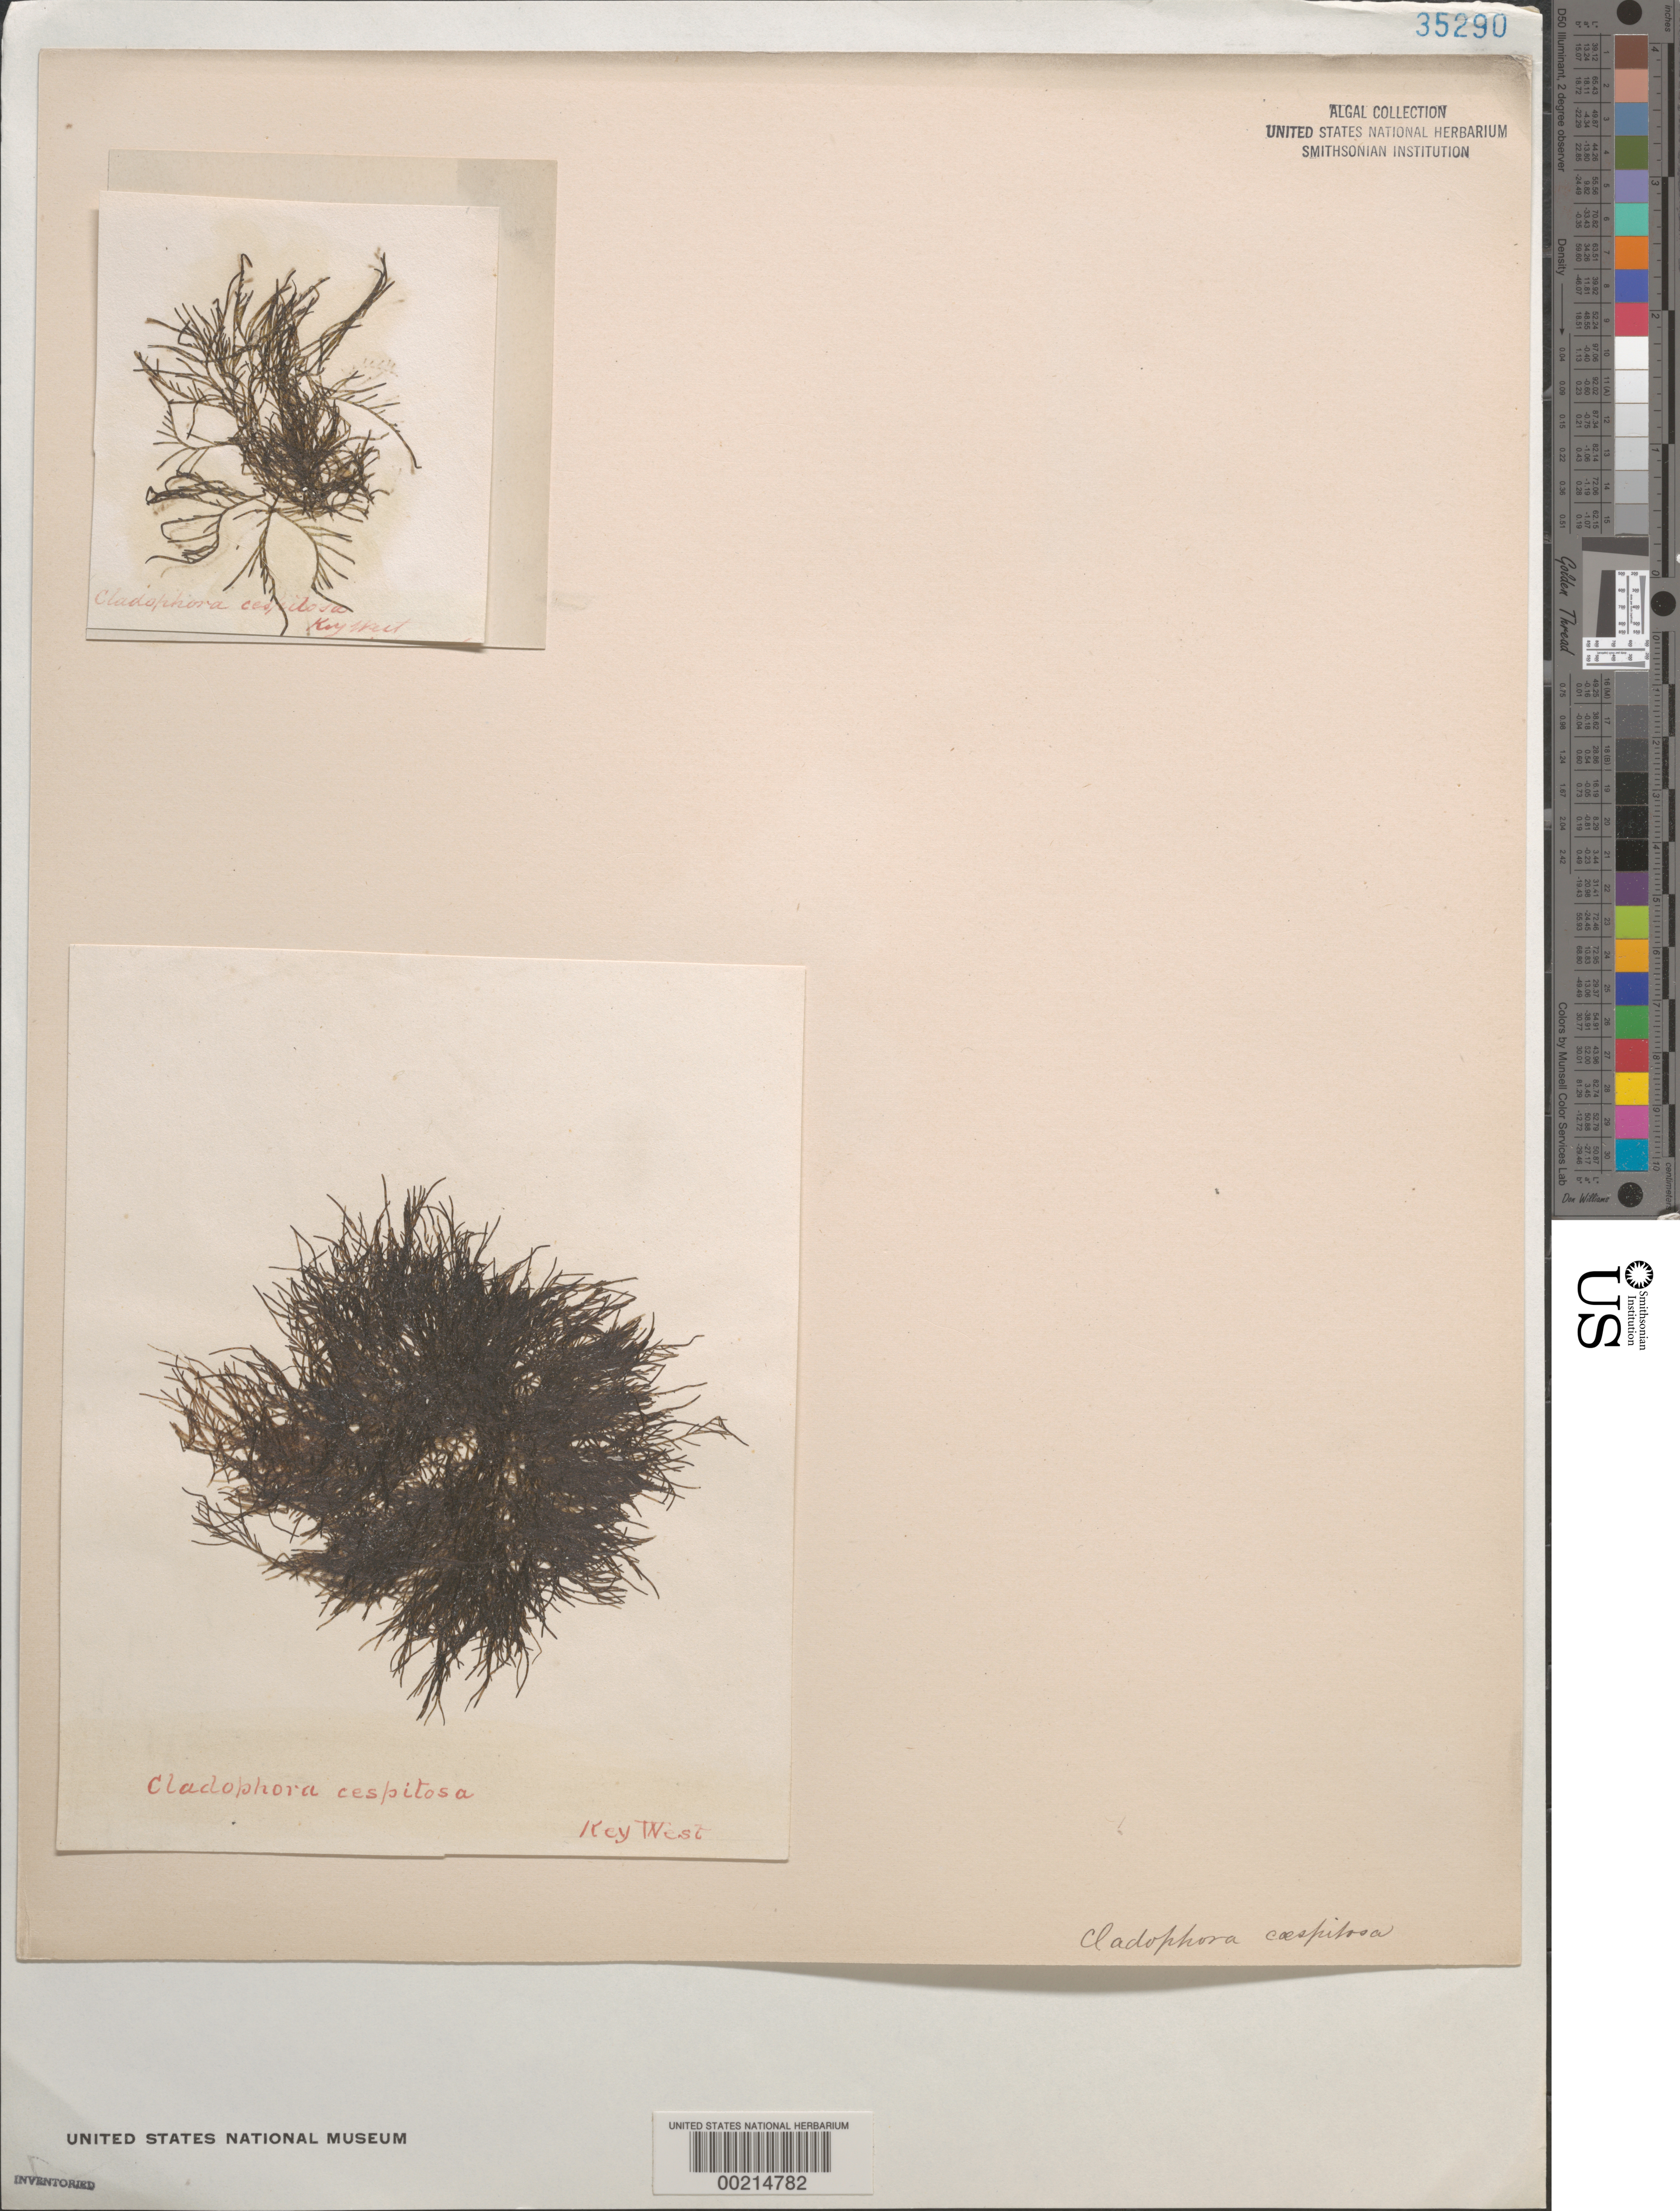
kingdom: Plantae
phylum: Chlorophyta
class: Ulvophyceae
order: Cladophorales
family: Cladophoraceae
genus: Cladophora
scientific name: Cladophora dalmatica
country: United States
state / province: Florida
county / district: Monroe County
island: Key West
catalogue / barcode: US 35290